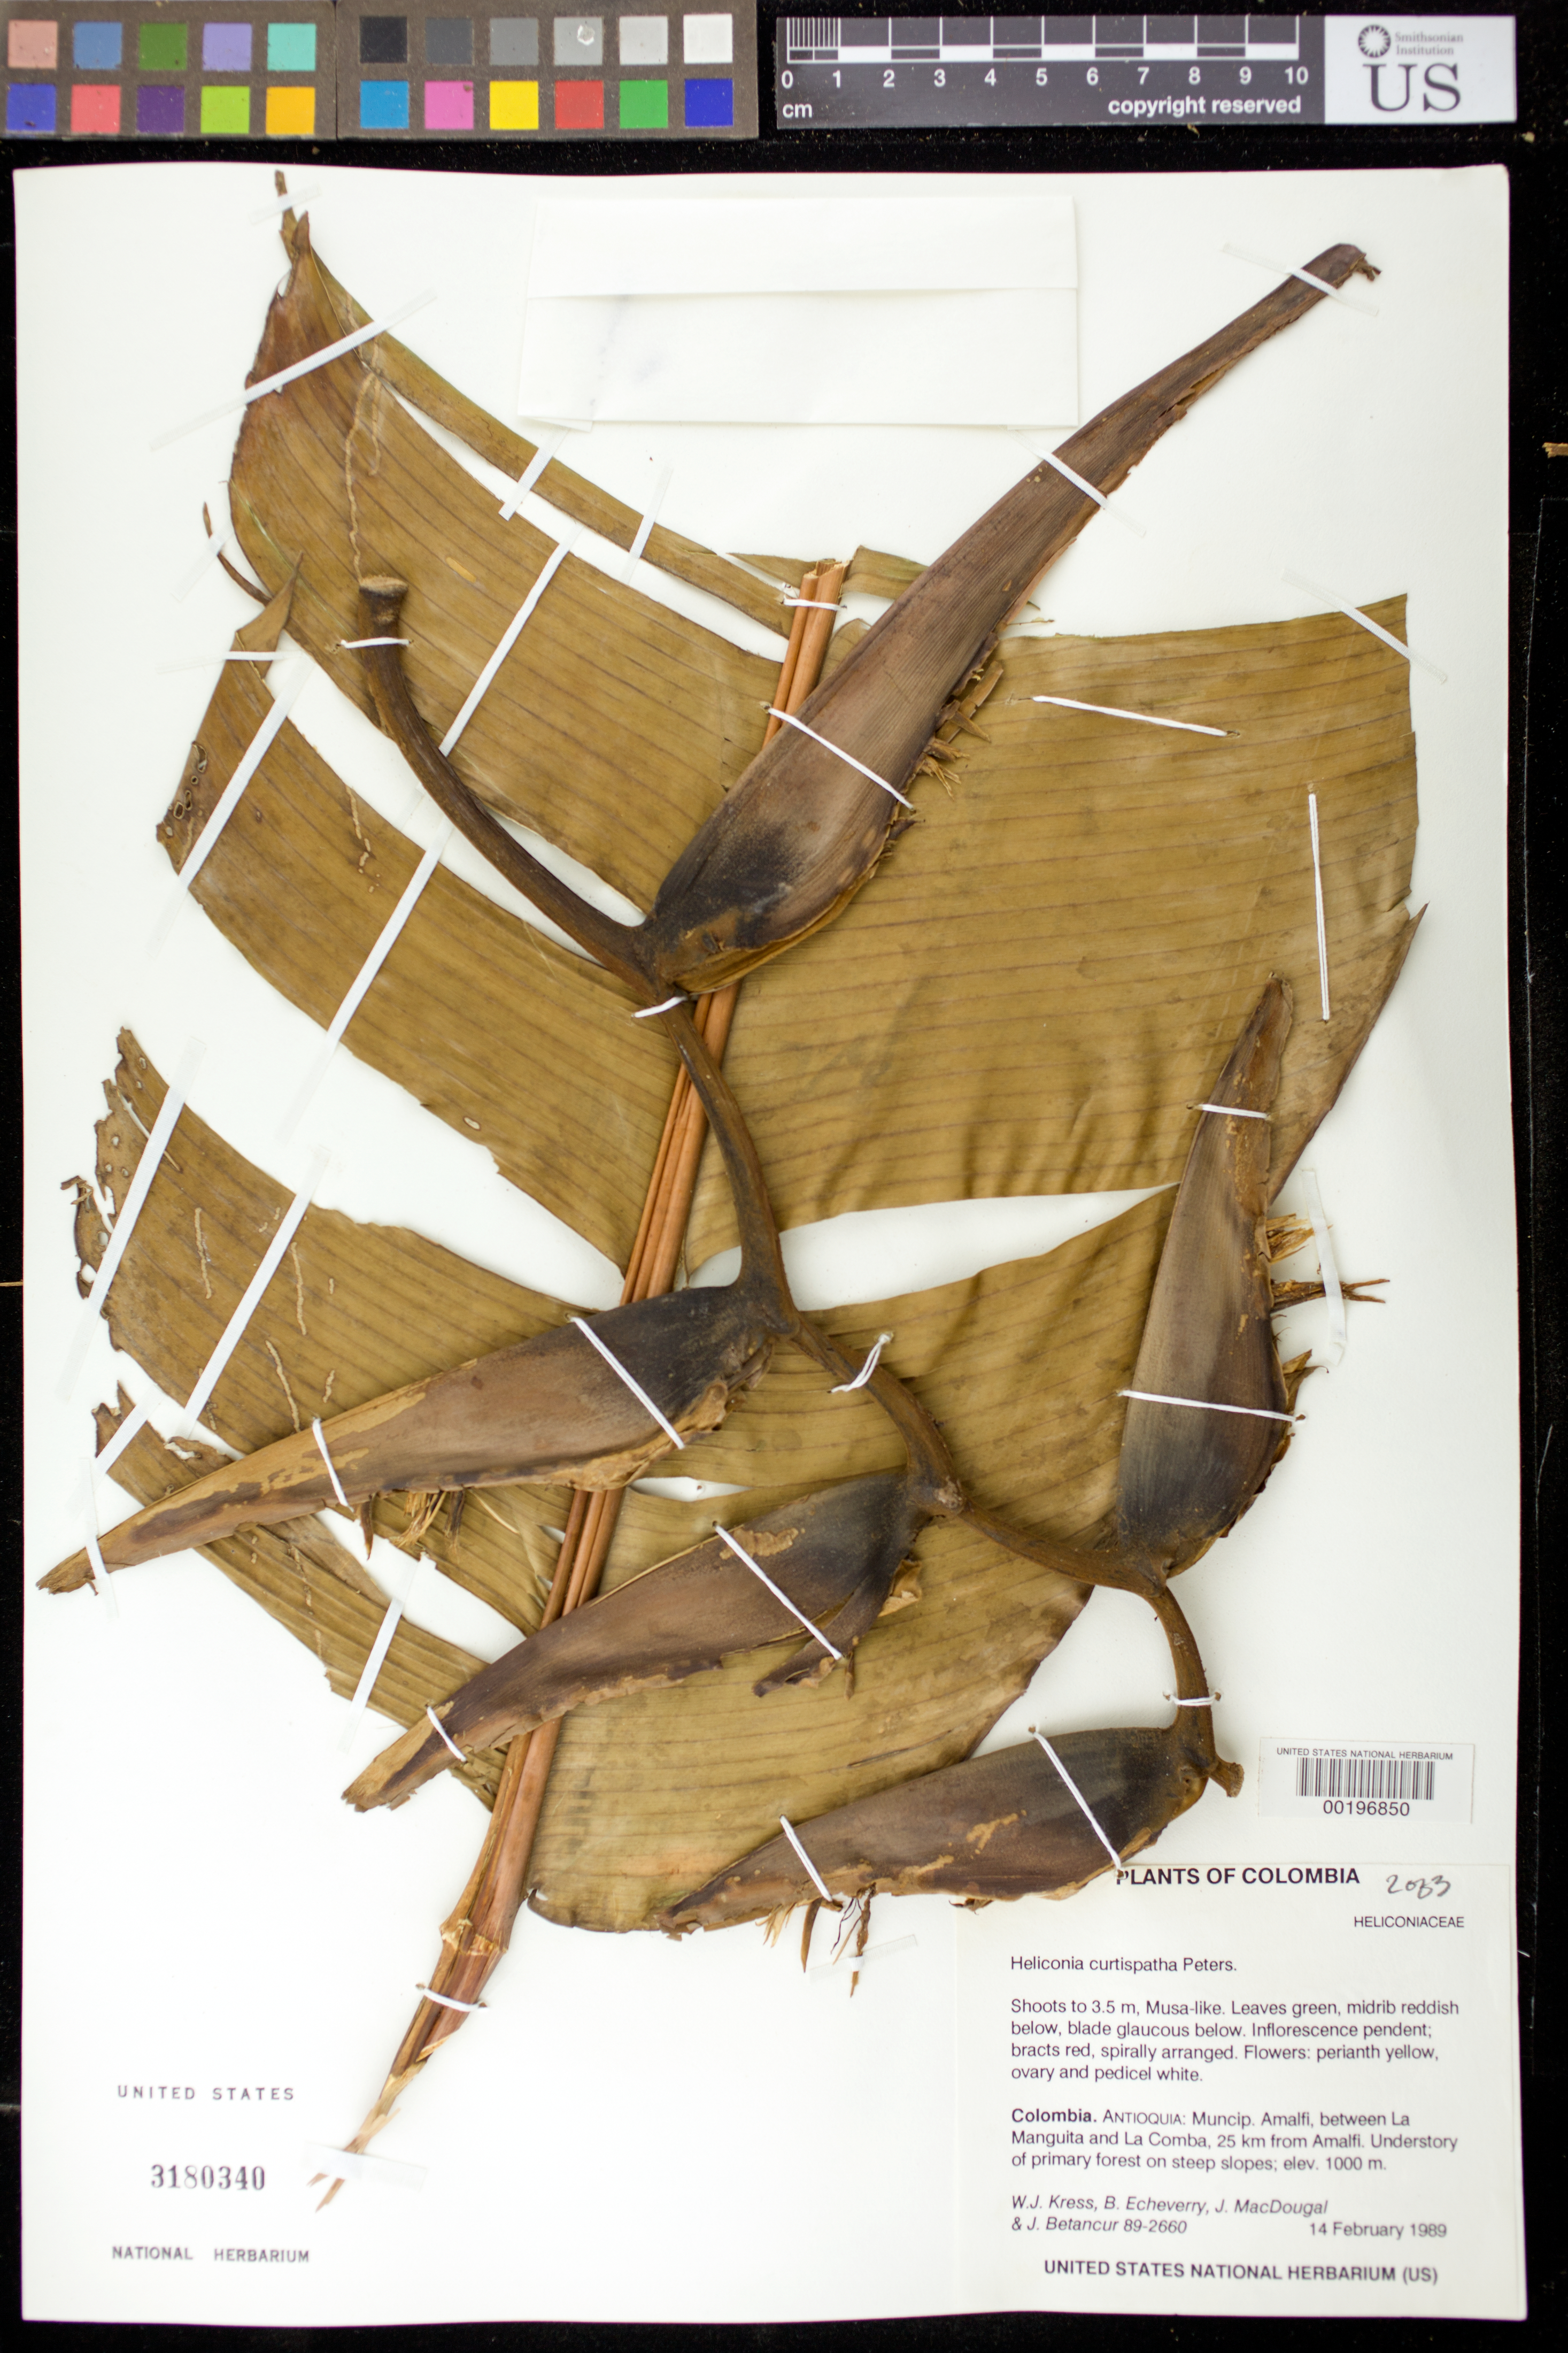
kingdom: Plantae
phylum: Tracheophyta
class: Liliopsida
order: Zingiberales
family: Heliconiaceae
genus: Heliconia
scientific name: Heliconia curtispatha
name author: Petersen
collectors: W. J. Kress, B. Echeverry, J. M. MacDougal & J. C. Betancur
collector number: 89-2660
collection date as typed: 14 Feb 1989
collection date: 1989-02-14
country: Colombia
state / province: Antioquia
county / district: Amalfi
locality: Municp. Amalfi, between la Manguita and la Comba, 25 km from Amalfi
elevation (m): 1000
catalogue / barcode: US 3180340